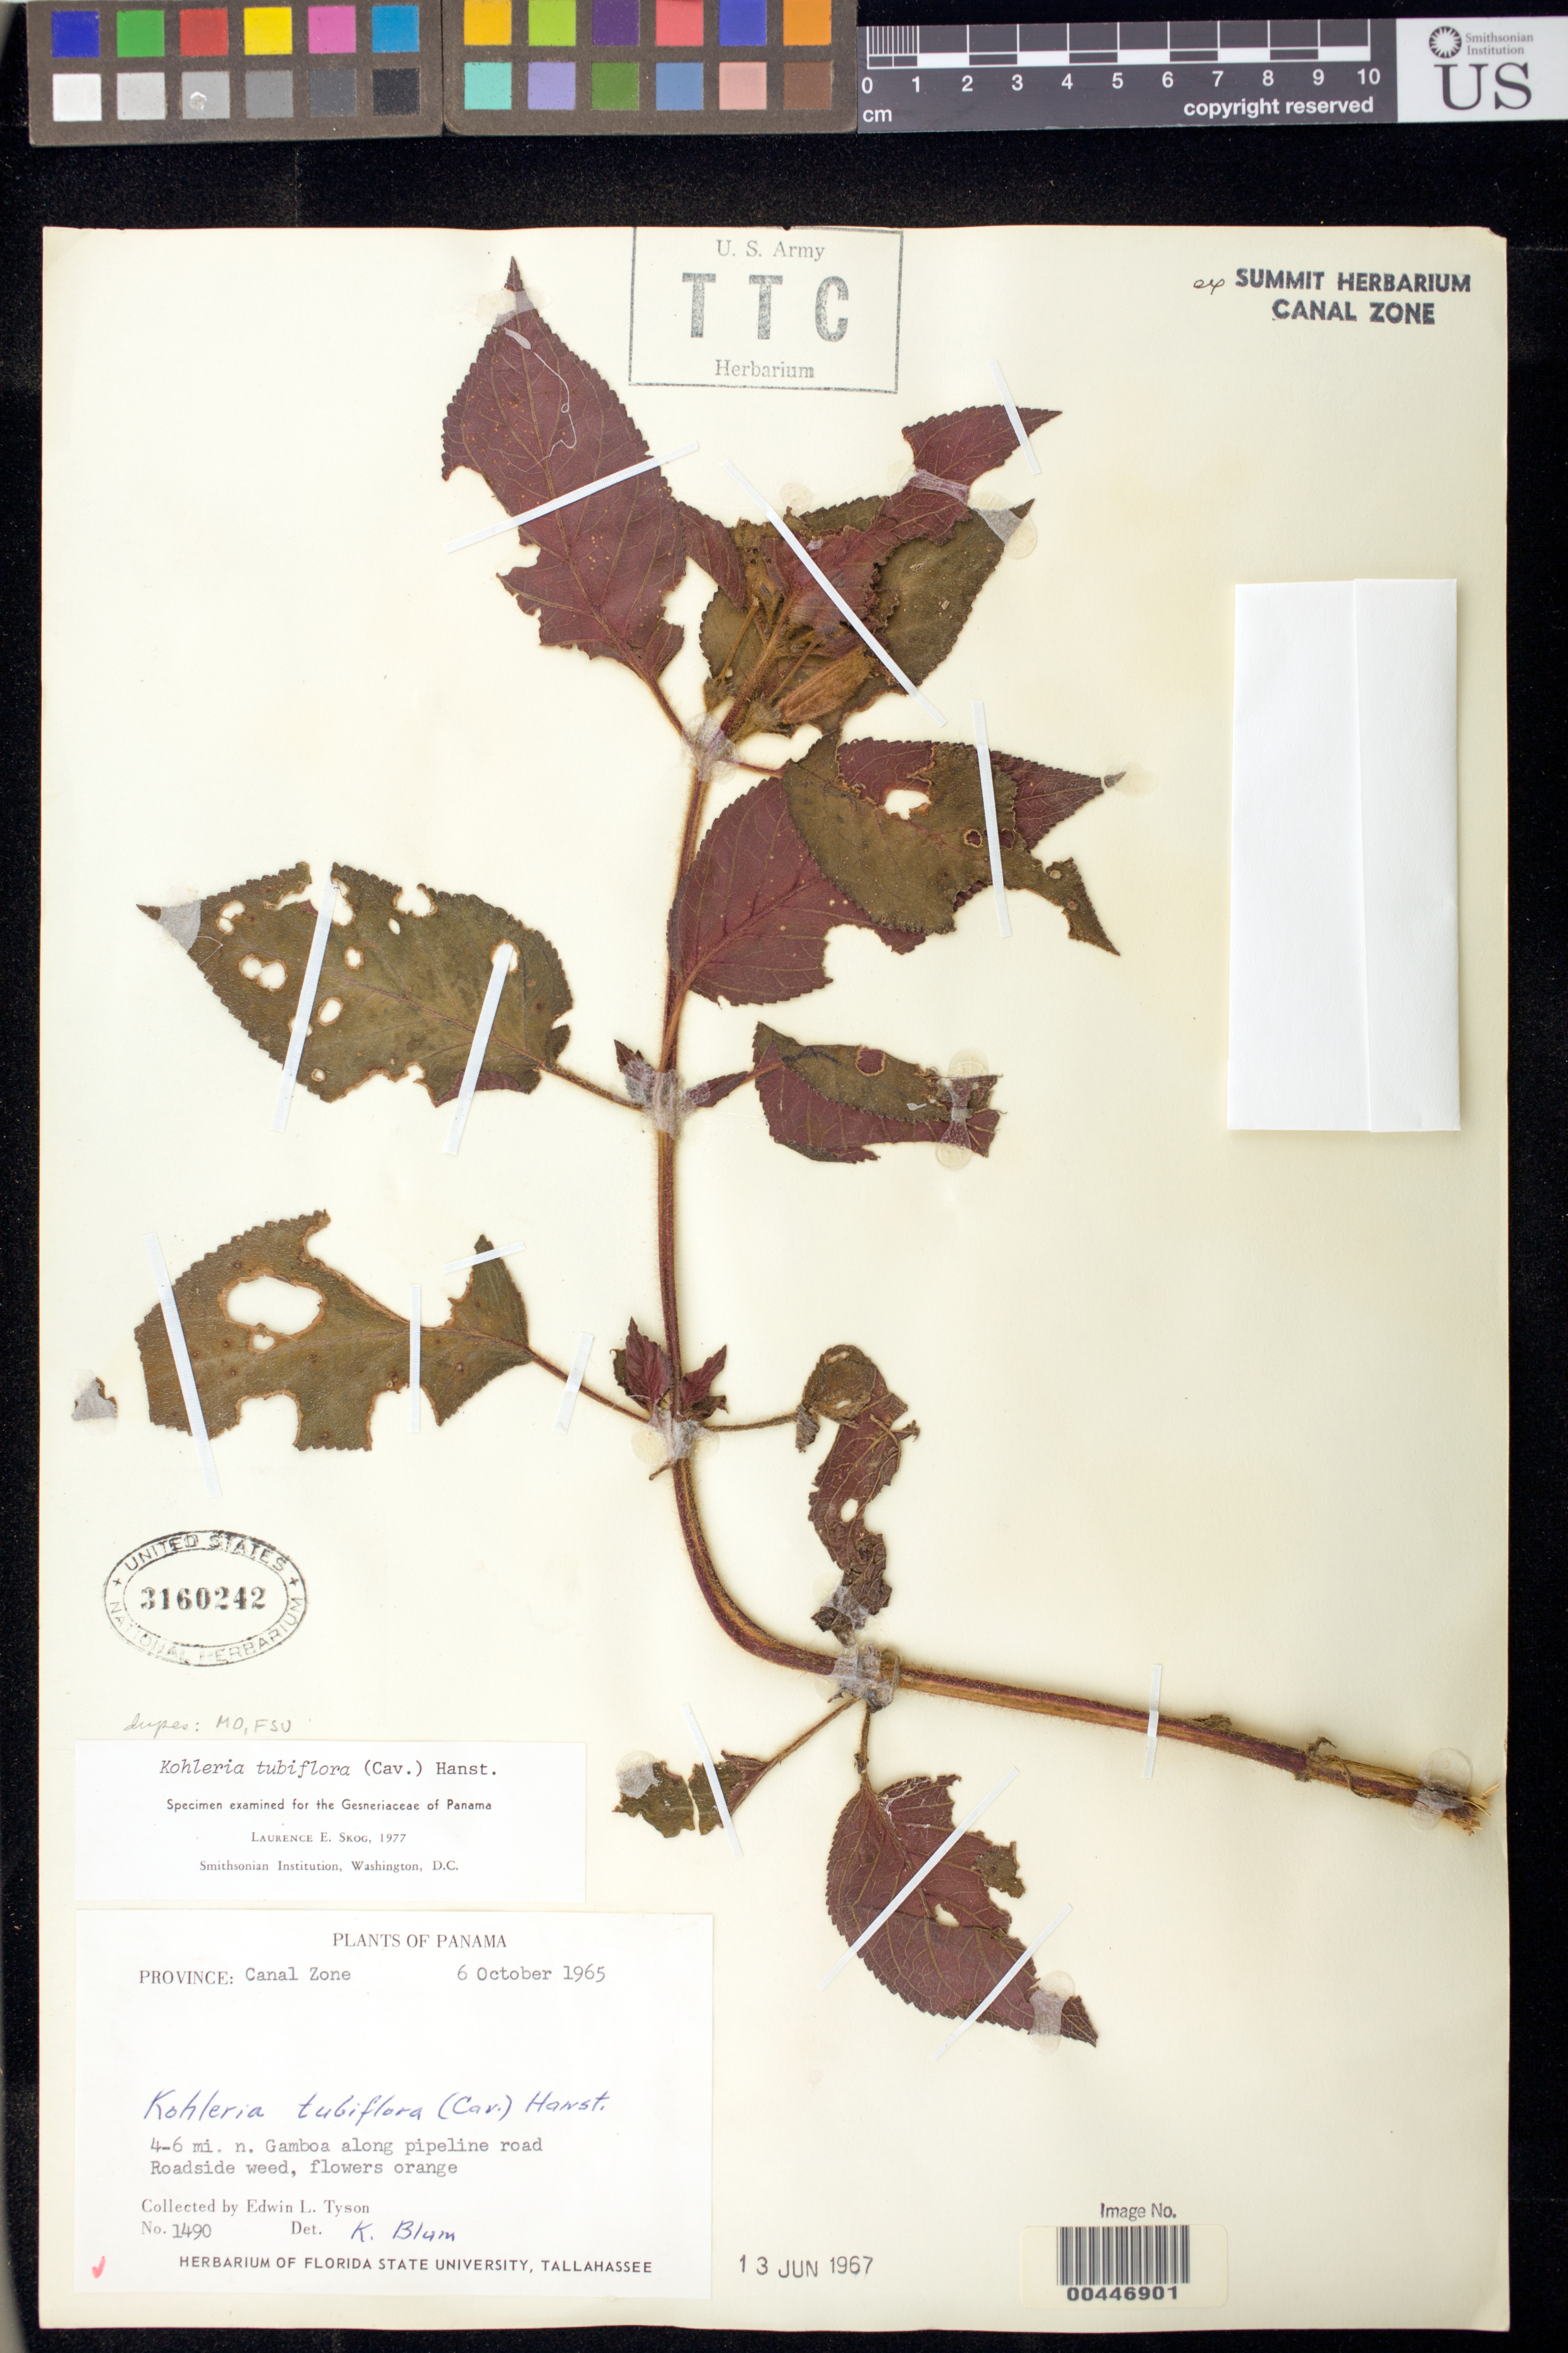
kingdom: Plantae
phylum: Tracheophyta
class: Magnoliopsida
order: Lamiales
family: Gesneriaceae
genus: Kohleria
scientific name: Kohleria tubiflora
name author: (Cav.) Hanst.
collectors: E. L. Tyson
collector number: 1490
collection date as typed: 06 Oct 1965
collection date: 1965-10-06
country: Panama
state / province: Colón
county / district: Canal Zone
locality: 4-6 mi. N Gamboa along Pipeline road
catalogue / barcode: US 3160242